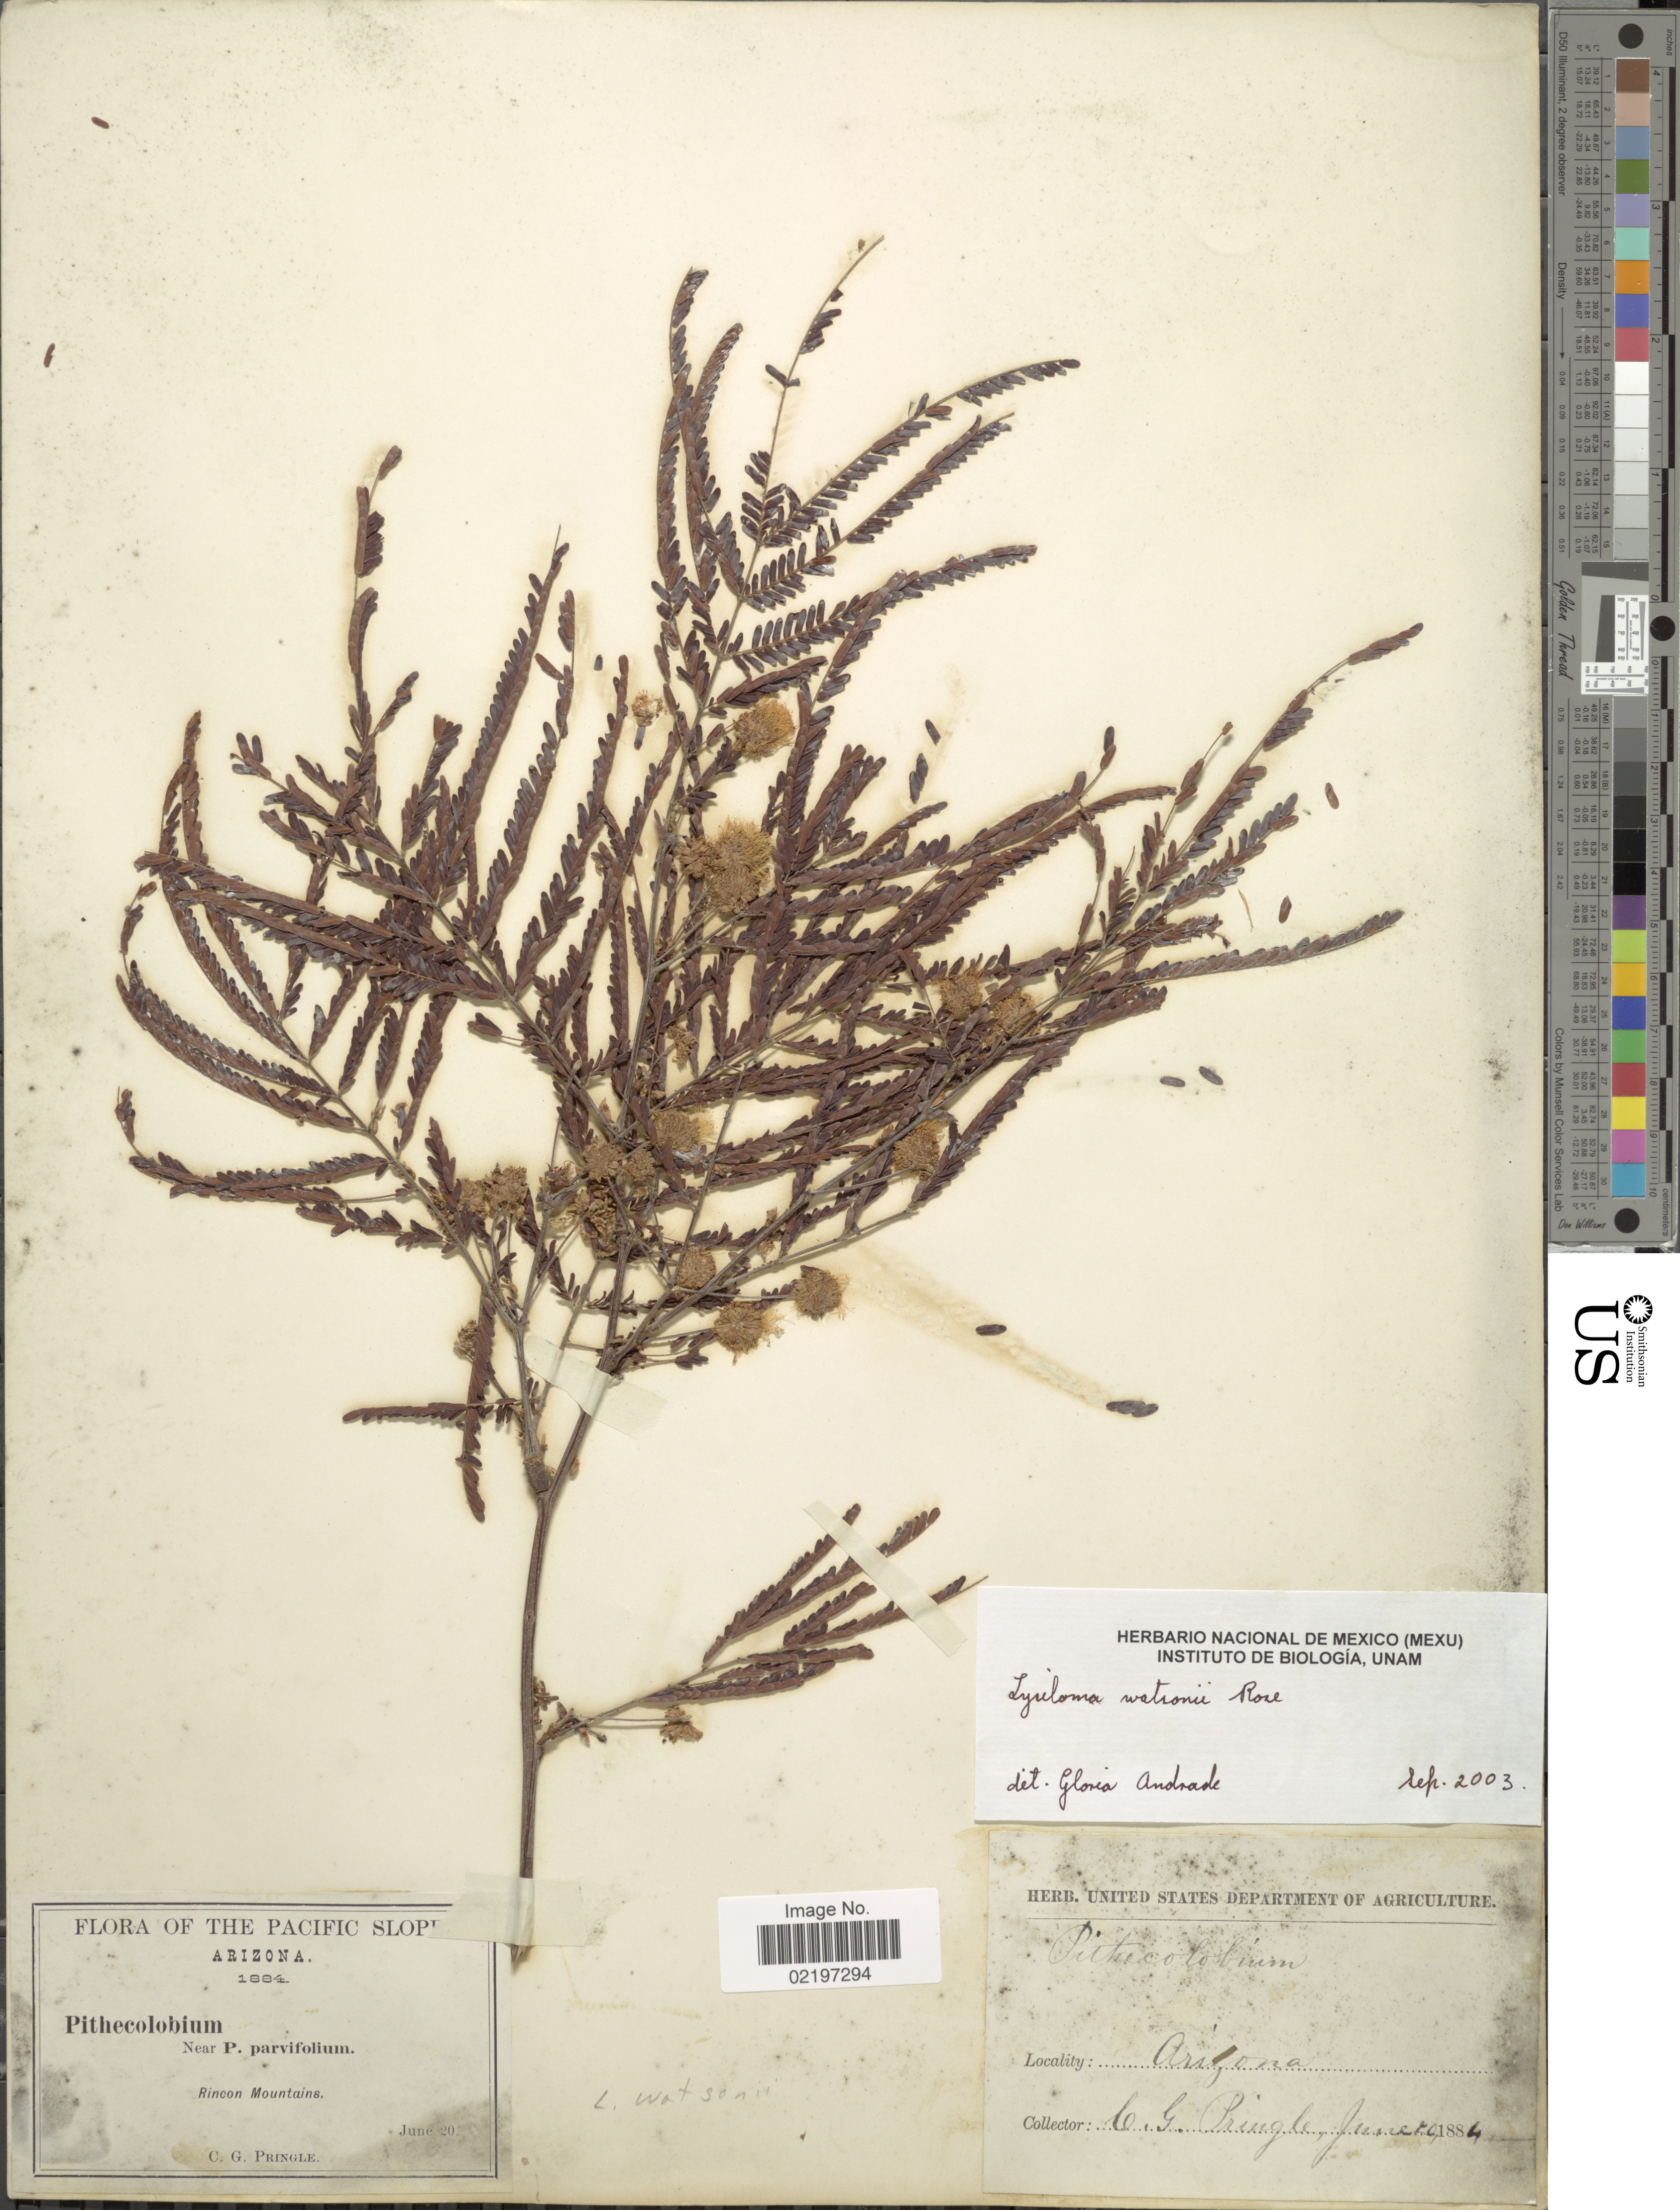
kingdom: Plantae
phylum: Tracheophyta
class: Magnoliopsida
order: Fabales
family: Fabaceae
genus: Lysiloma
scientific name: Lysiloma watsonii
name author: Rose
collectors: C. G. Pringle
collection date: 1884-06-20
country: United States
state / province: Arizona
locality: The Pacific Slope, Rincon Mountains